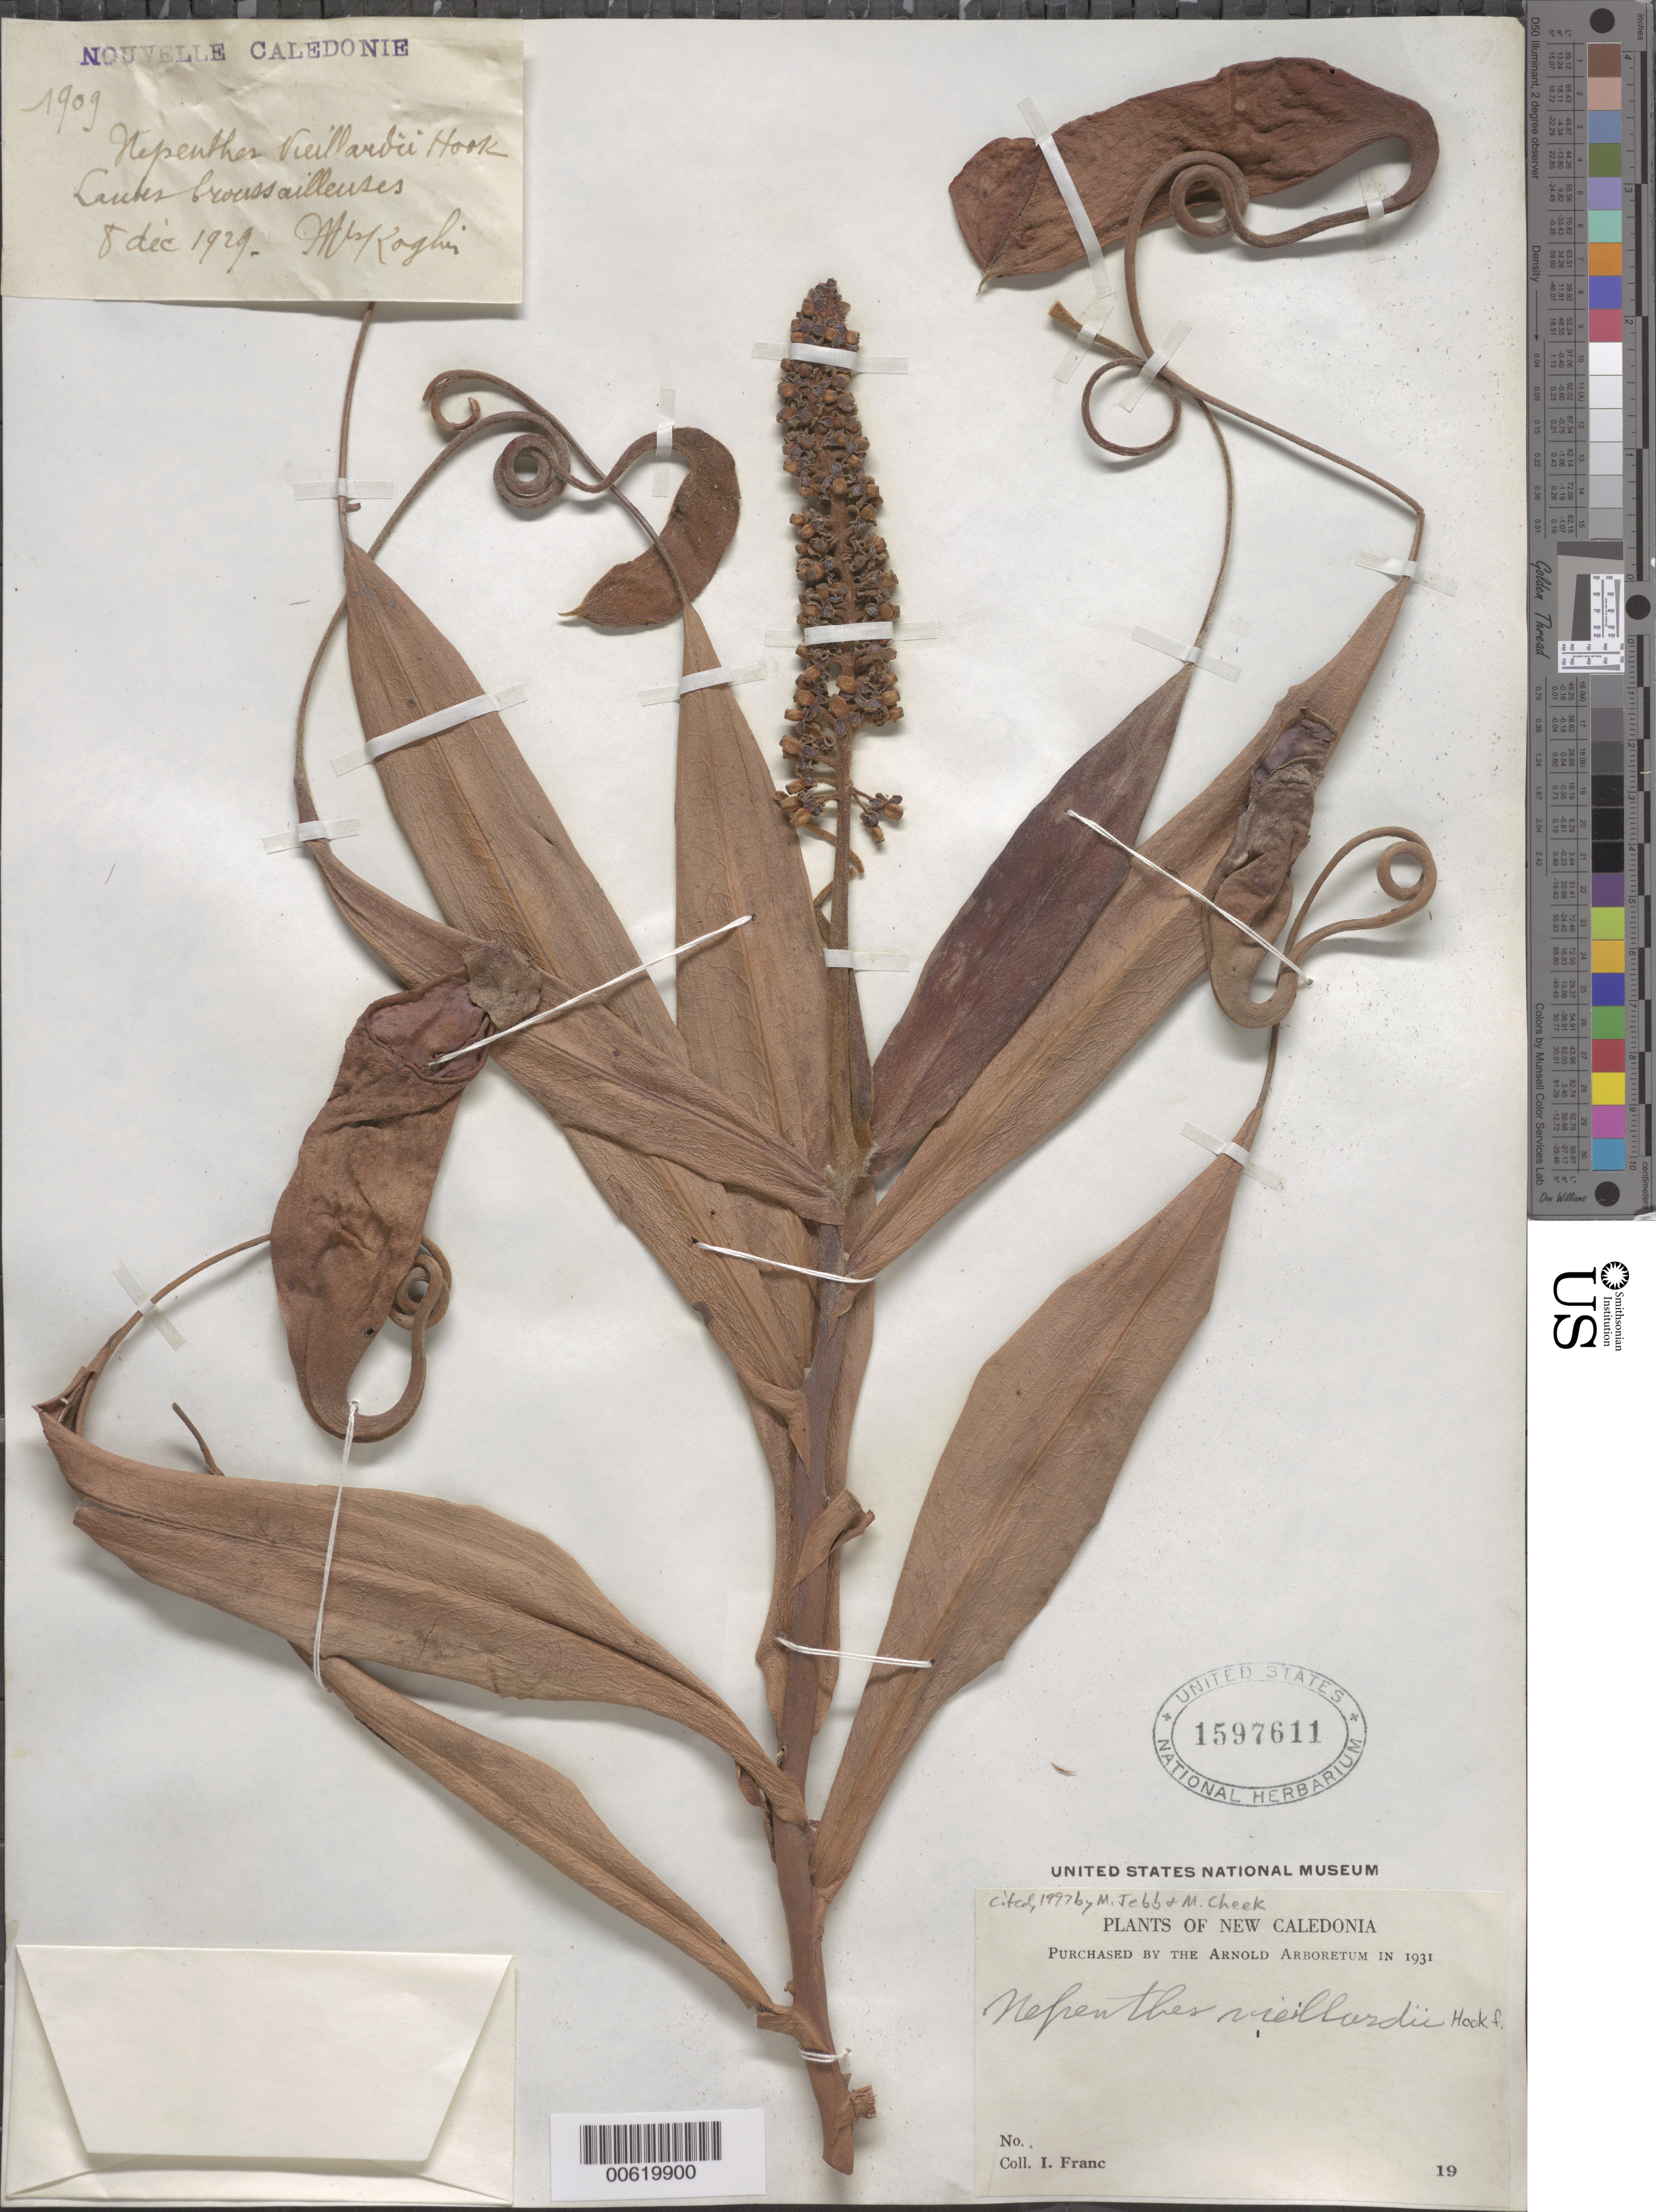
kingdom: Plantae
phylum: Tracheophyta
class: Magnoliopsida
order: Caryophyllales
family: Nepenthaceae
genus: Nepenthes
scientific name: Nepenthes vieillardii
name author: Hook. f.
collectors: I. Franc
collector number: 1909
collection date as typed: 1931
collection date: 1931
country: New Caledonia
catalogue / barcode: US 1597611